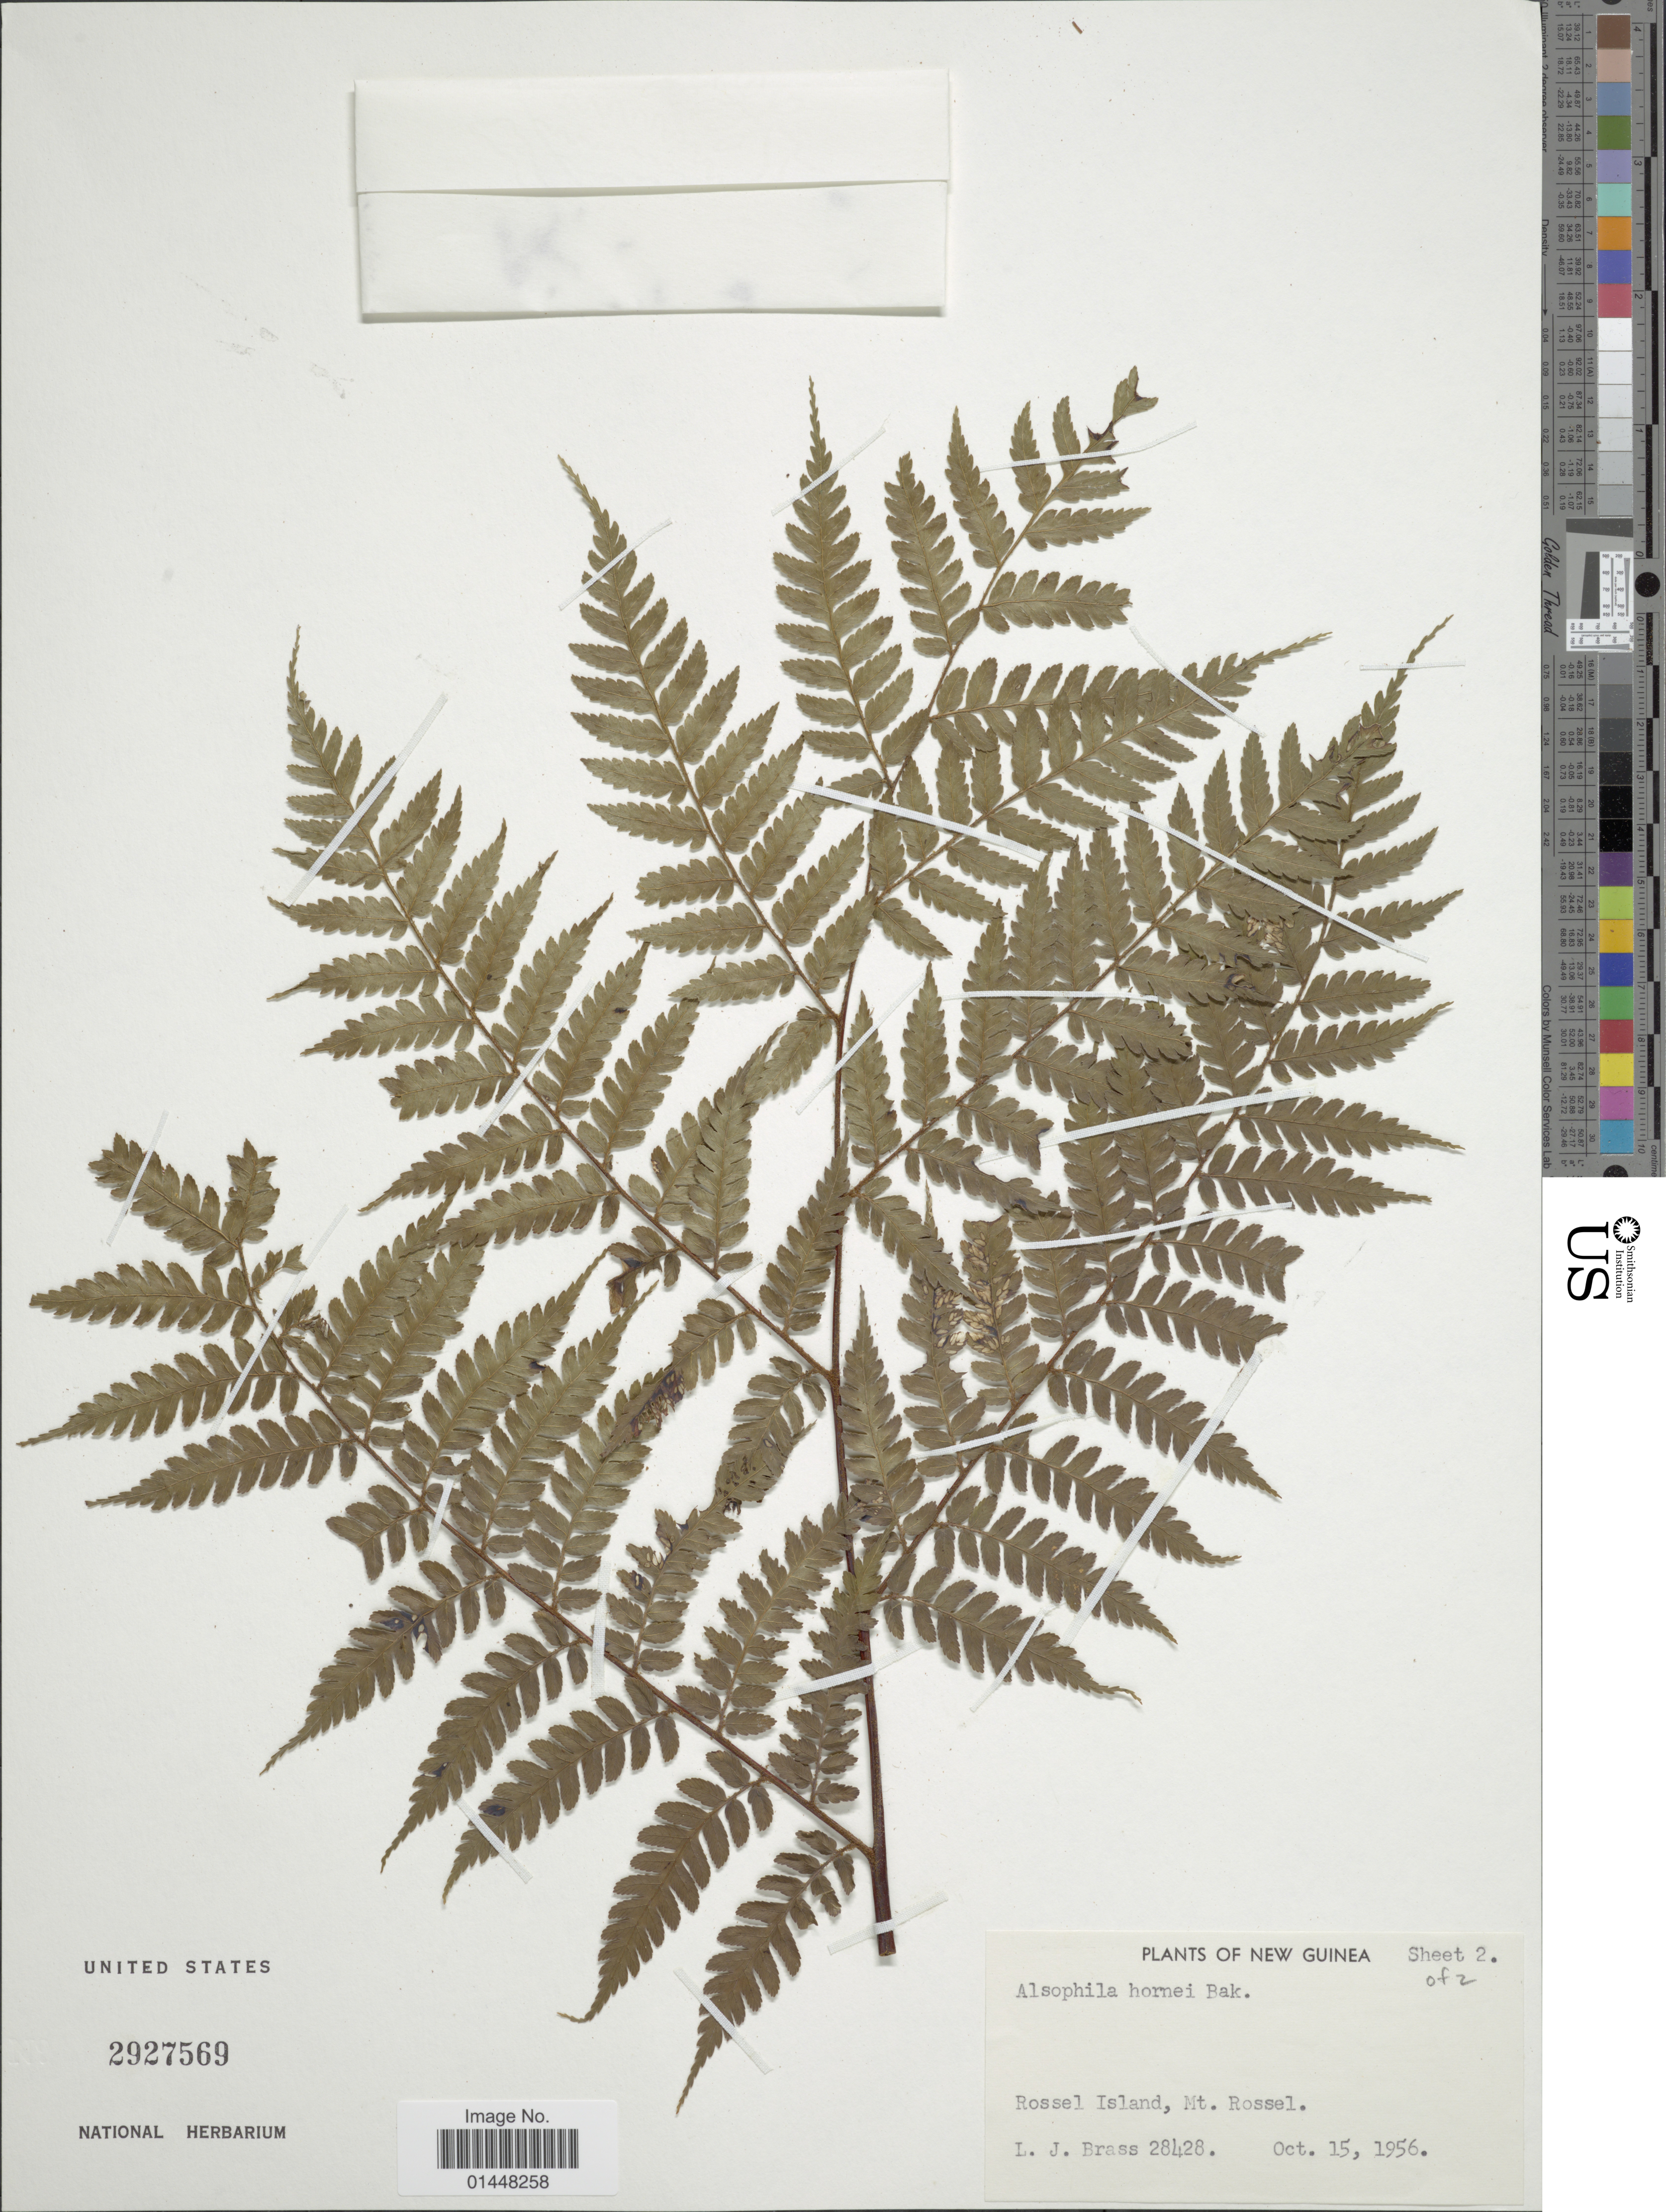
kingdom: Plantae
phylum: Tracheophyta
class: Polypodiopsida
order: Cyatheales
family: Cyatheaceae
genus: Gymnosphaera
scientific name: Gymnosphaera hornei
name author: (Baker) Copel.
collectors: L. J. Brass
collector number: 28428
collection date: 1956-10-15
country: Papua New Guinea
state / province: Milne Bay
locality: New Guinea. Rossel Island, Mt. Rossel.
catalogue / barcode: US 2927569